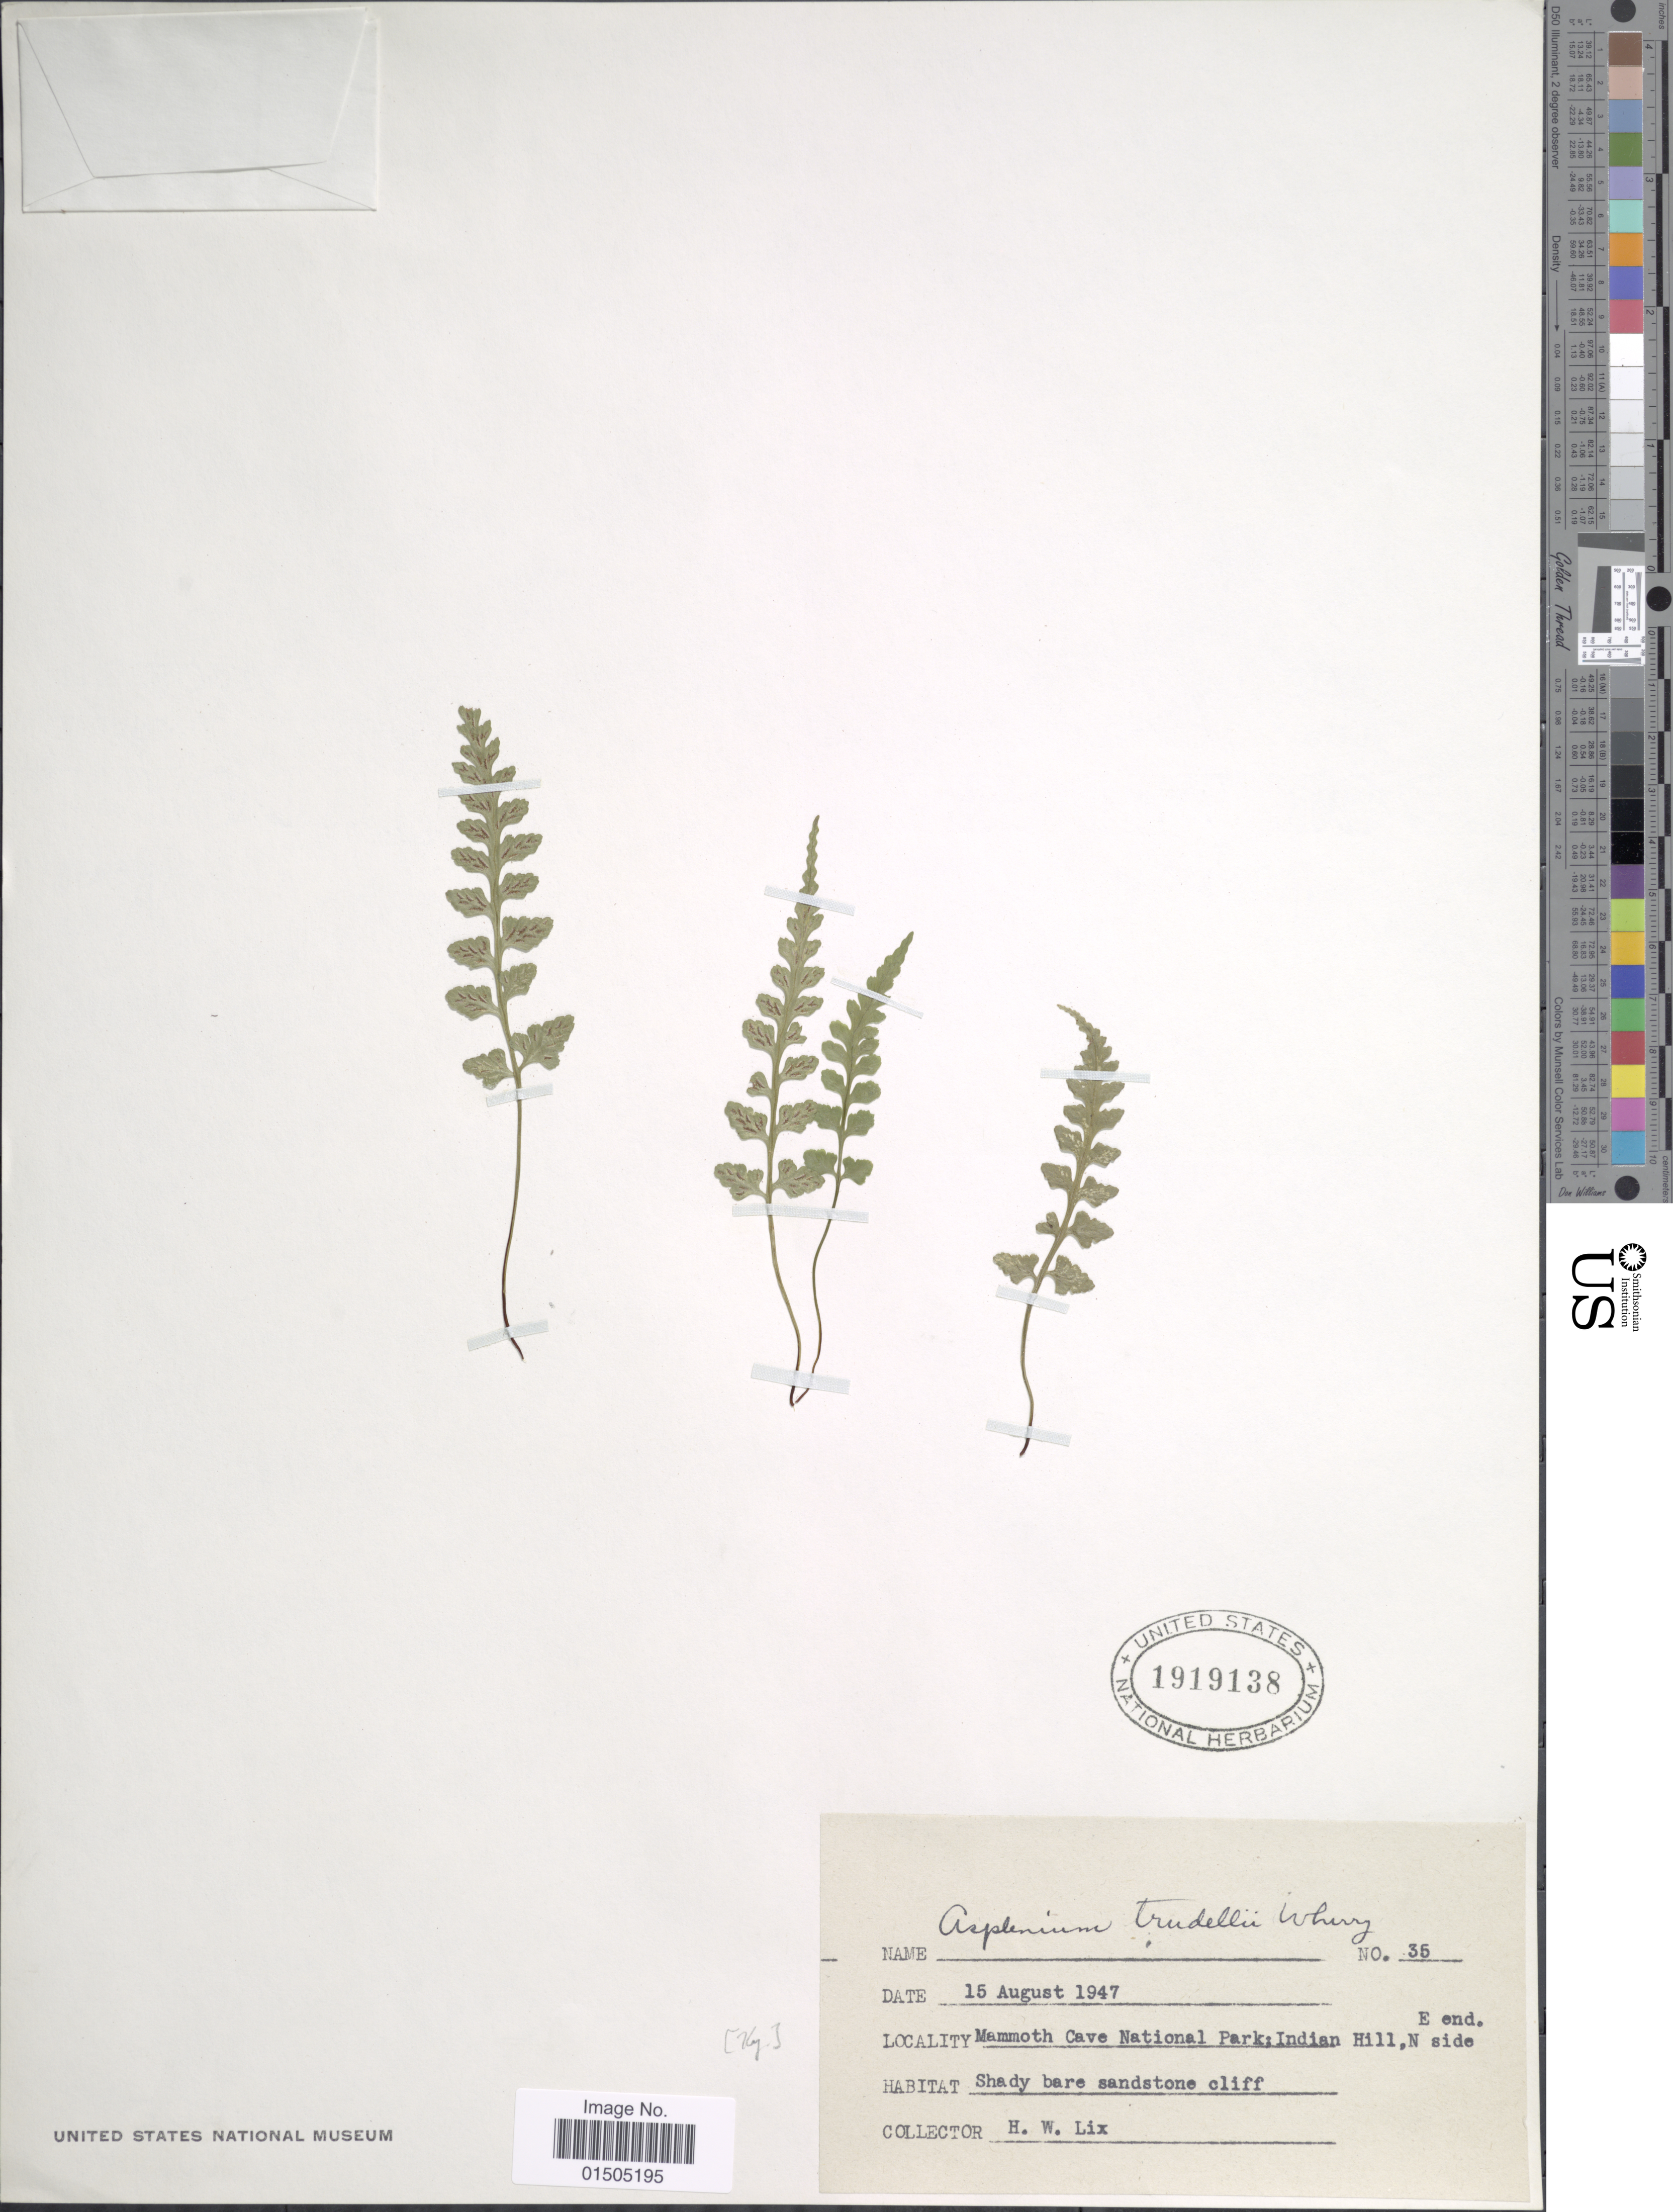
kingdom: Plantae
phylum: Tracheophyta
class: Polypodiopsida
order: Polypodiales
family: Aspleniaceae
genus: Asplenium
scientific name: Asplenium x trudellii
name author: Wherry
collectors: H. W. Lix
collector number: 35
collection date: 1947-08-15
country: United States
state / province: Kentucky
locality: Mammoth Cave National Park; Indian Hill, N side E end.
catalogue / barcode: US 1919138